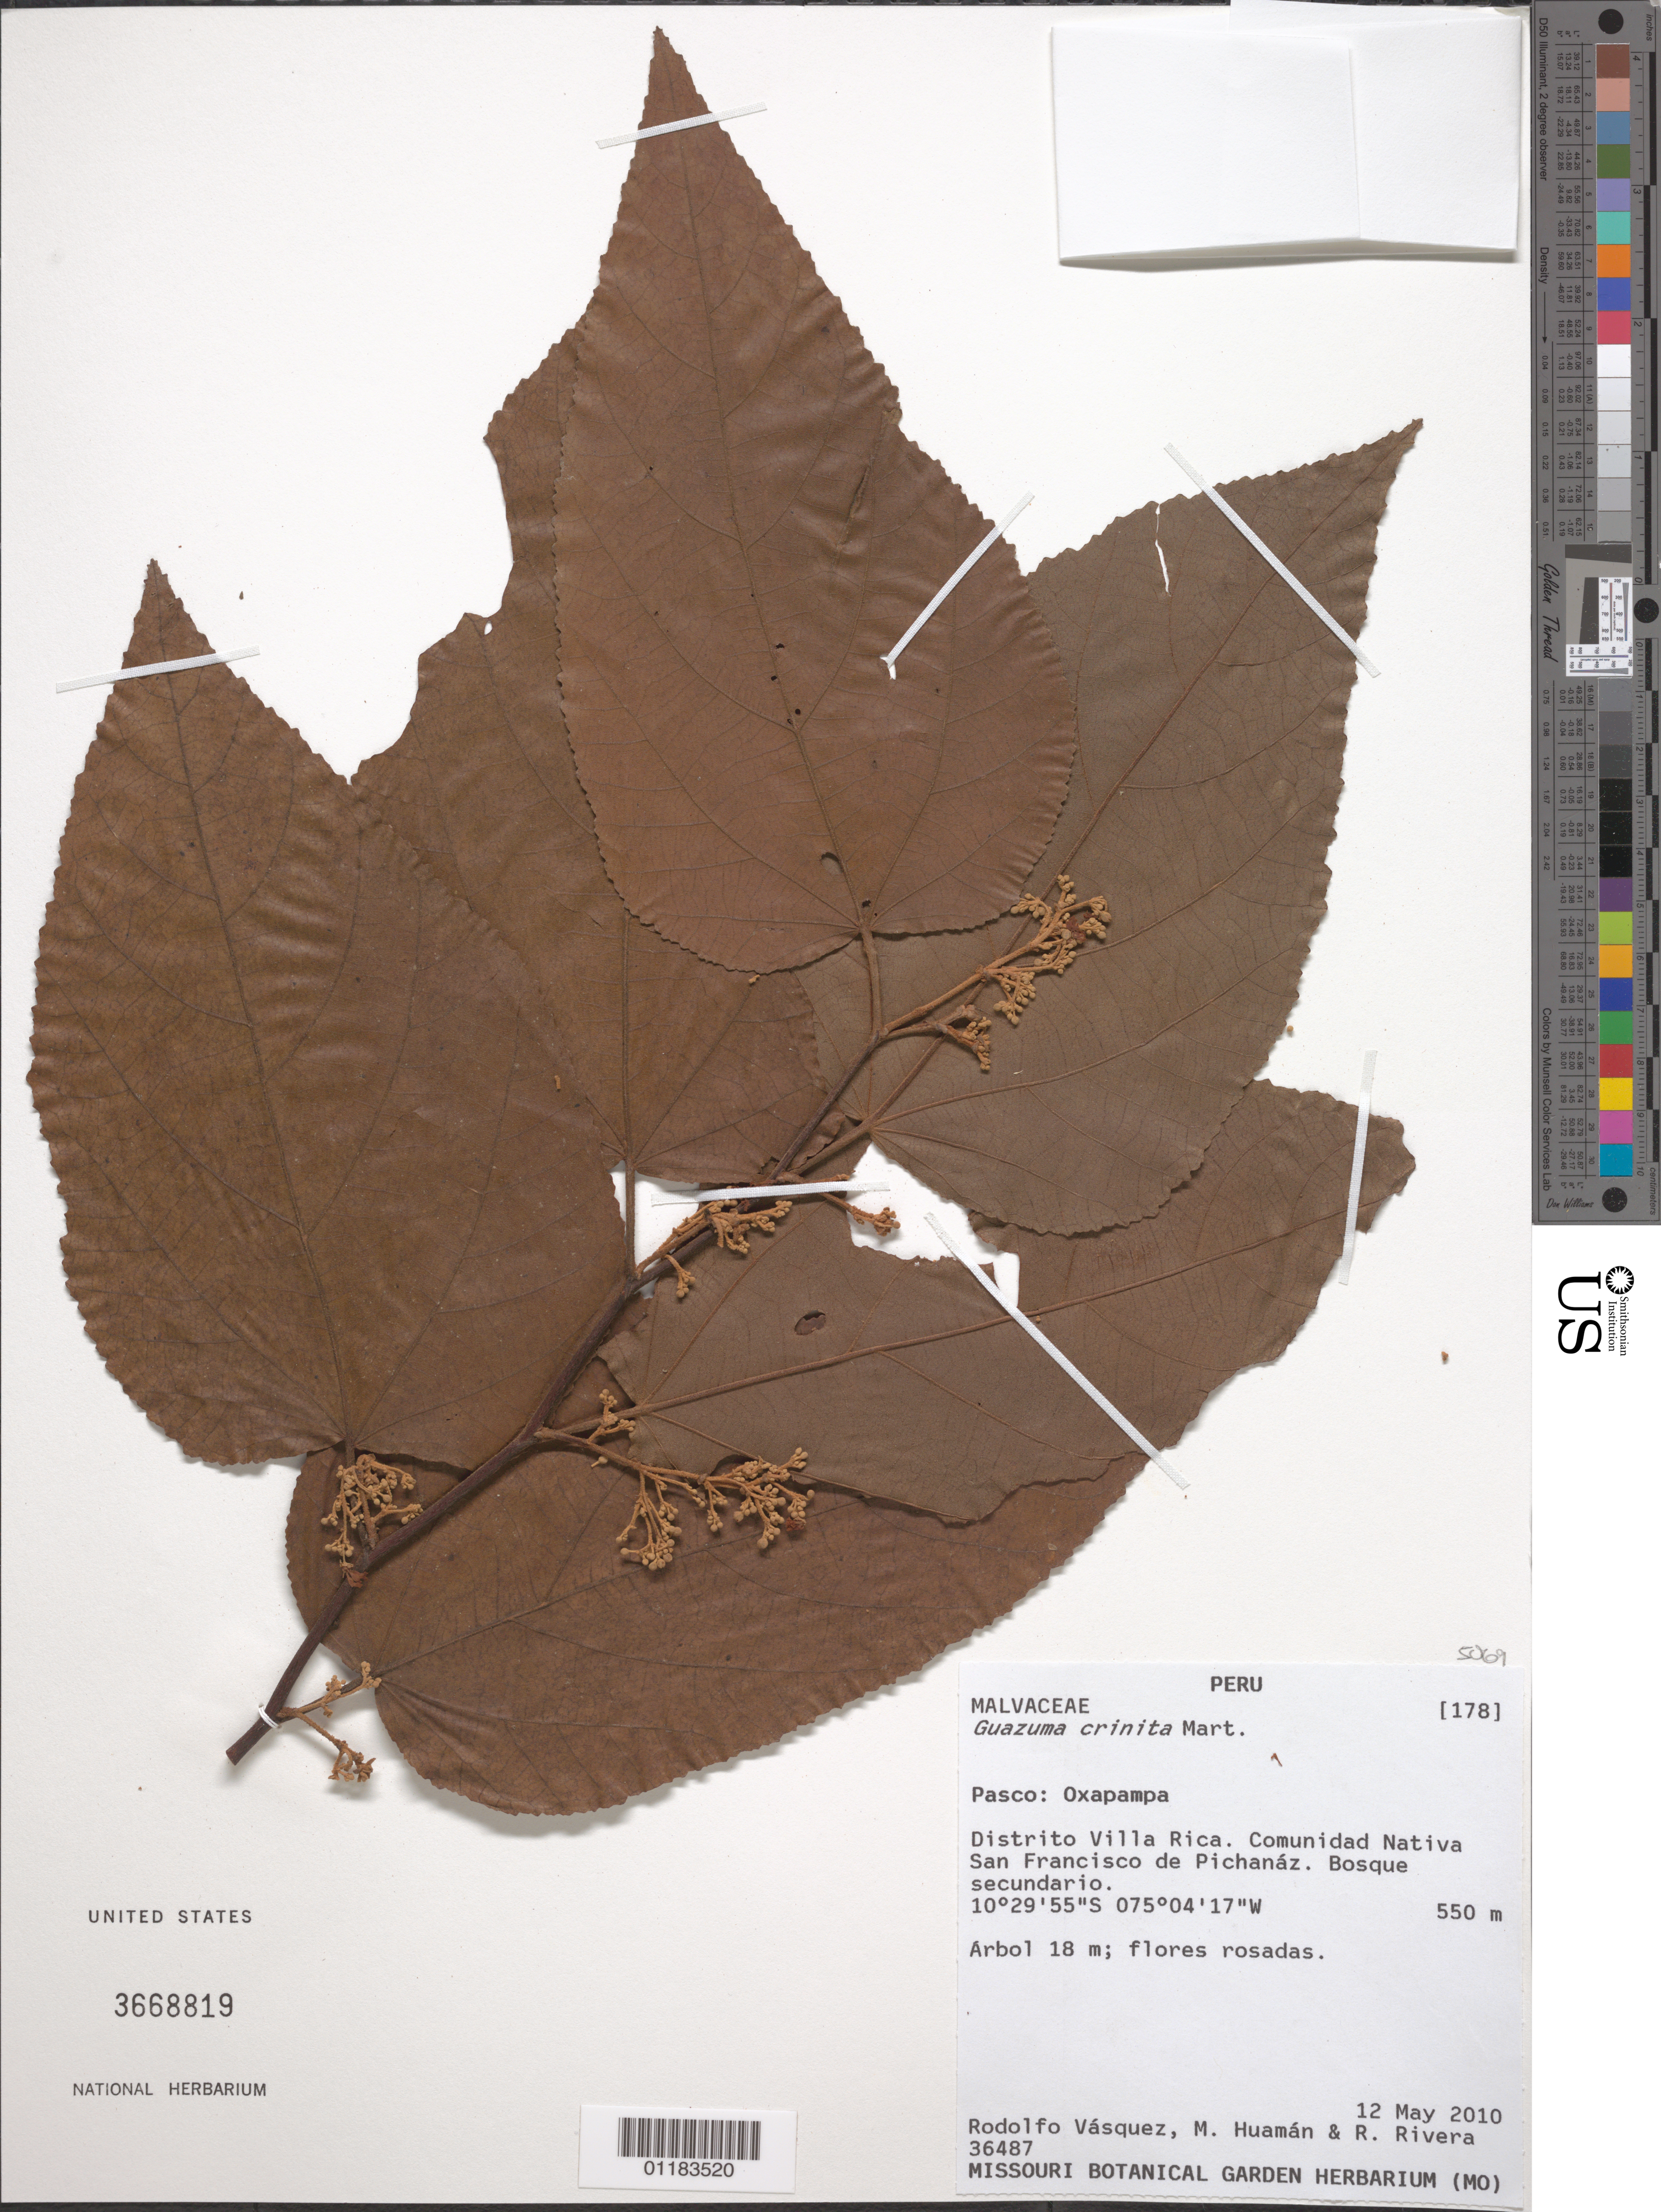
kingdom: Plantae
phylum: Tracheophyta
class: Magnoliopsida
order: Malvales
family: Malvaceae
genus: Guazuma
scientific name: Guazuma crinita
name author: Mart.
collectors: R. Vásquez, M. Huamán & R. Rivera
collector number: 36487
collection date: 2010-05-12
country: Peru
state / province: Pasco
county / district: Oxapampa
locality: Villa Rica. Comunidad San Francisco de Pichanaz.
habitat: bosque secundario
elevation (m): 550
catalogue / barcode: US 3668819